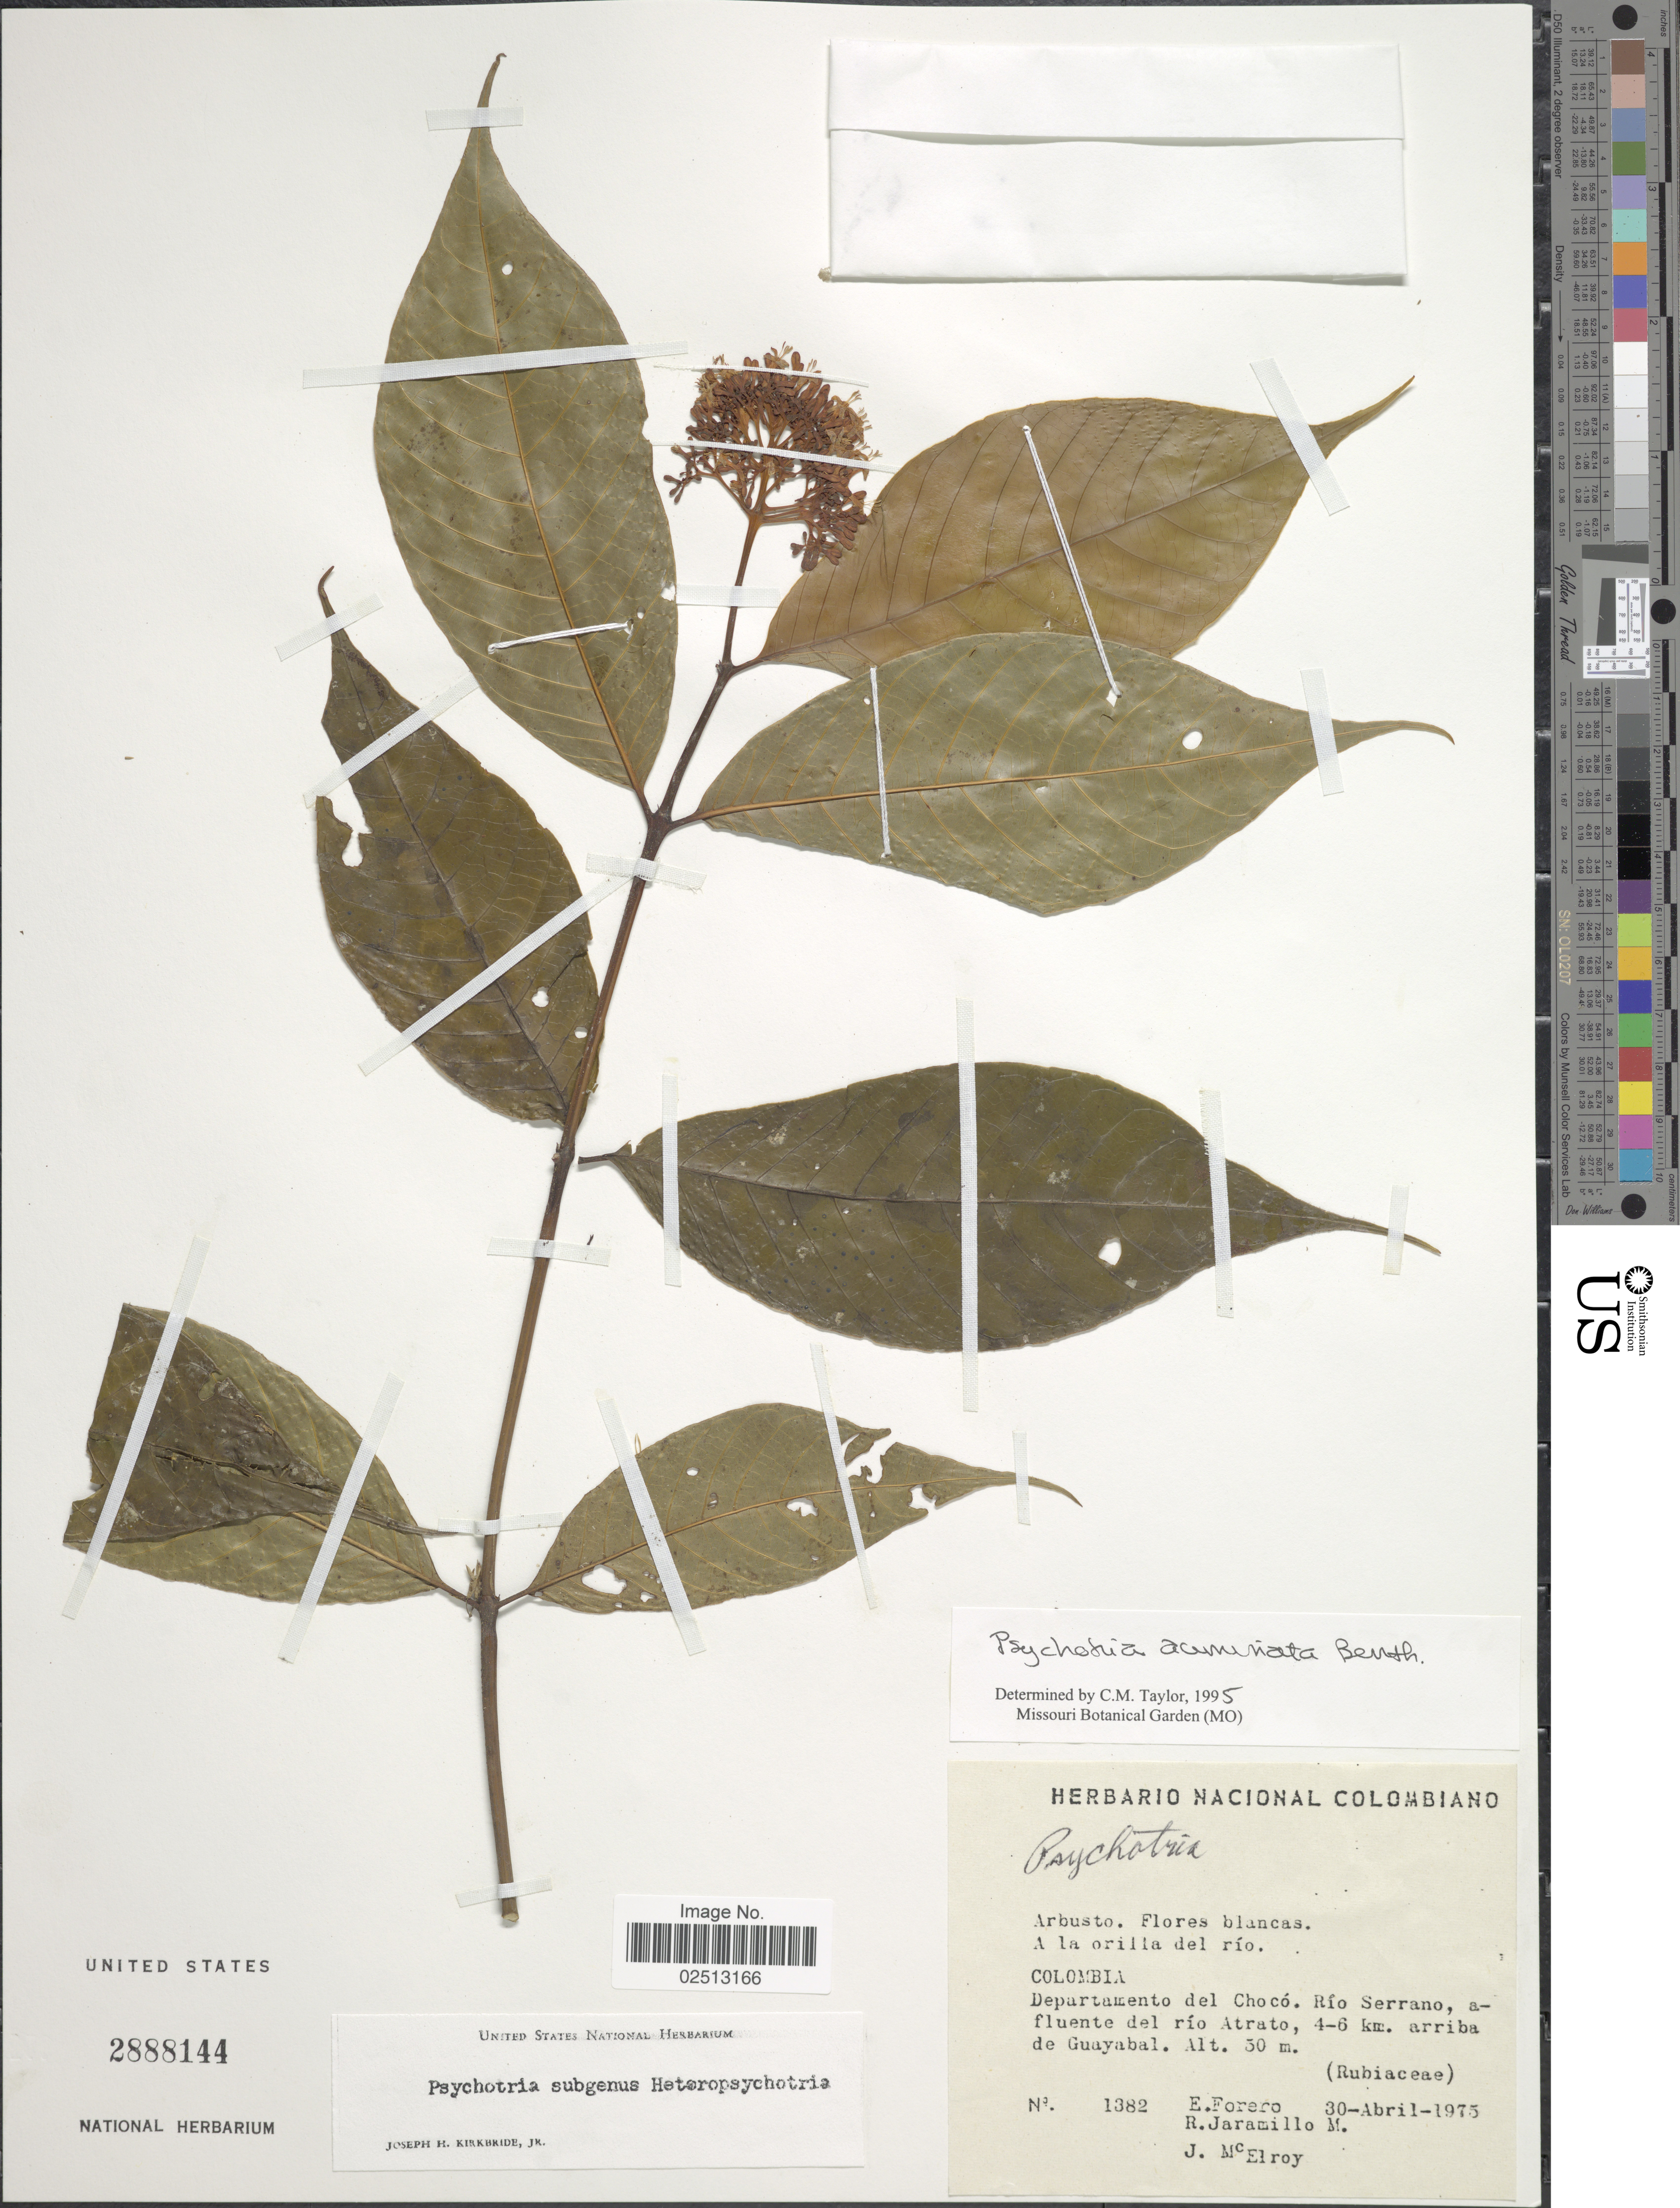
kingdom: Plantae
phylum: Tracheophyta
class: Magnoliopsida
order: Gentianales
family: Rubiaceae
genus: Psychotria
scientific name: Psychotria acuminata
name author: Benth.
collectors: E. Forero, R. Jaramillo M. & J. B. McElroy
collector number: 1382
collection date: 1975-04-30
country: Colombia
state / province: Chocó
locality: Colombia, Departamento del Choco. Rio Serrano, afluente del rio Atrato, 4-6 km. arriba de Guayabal.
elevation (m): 50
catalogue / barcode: US 2888144